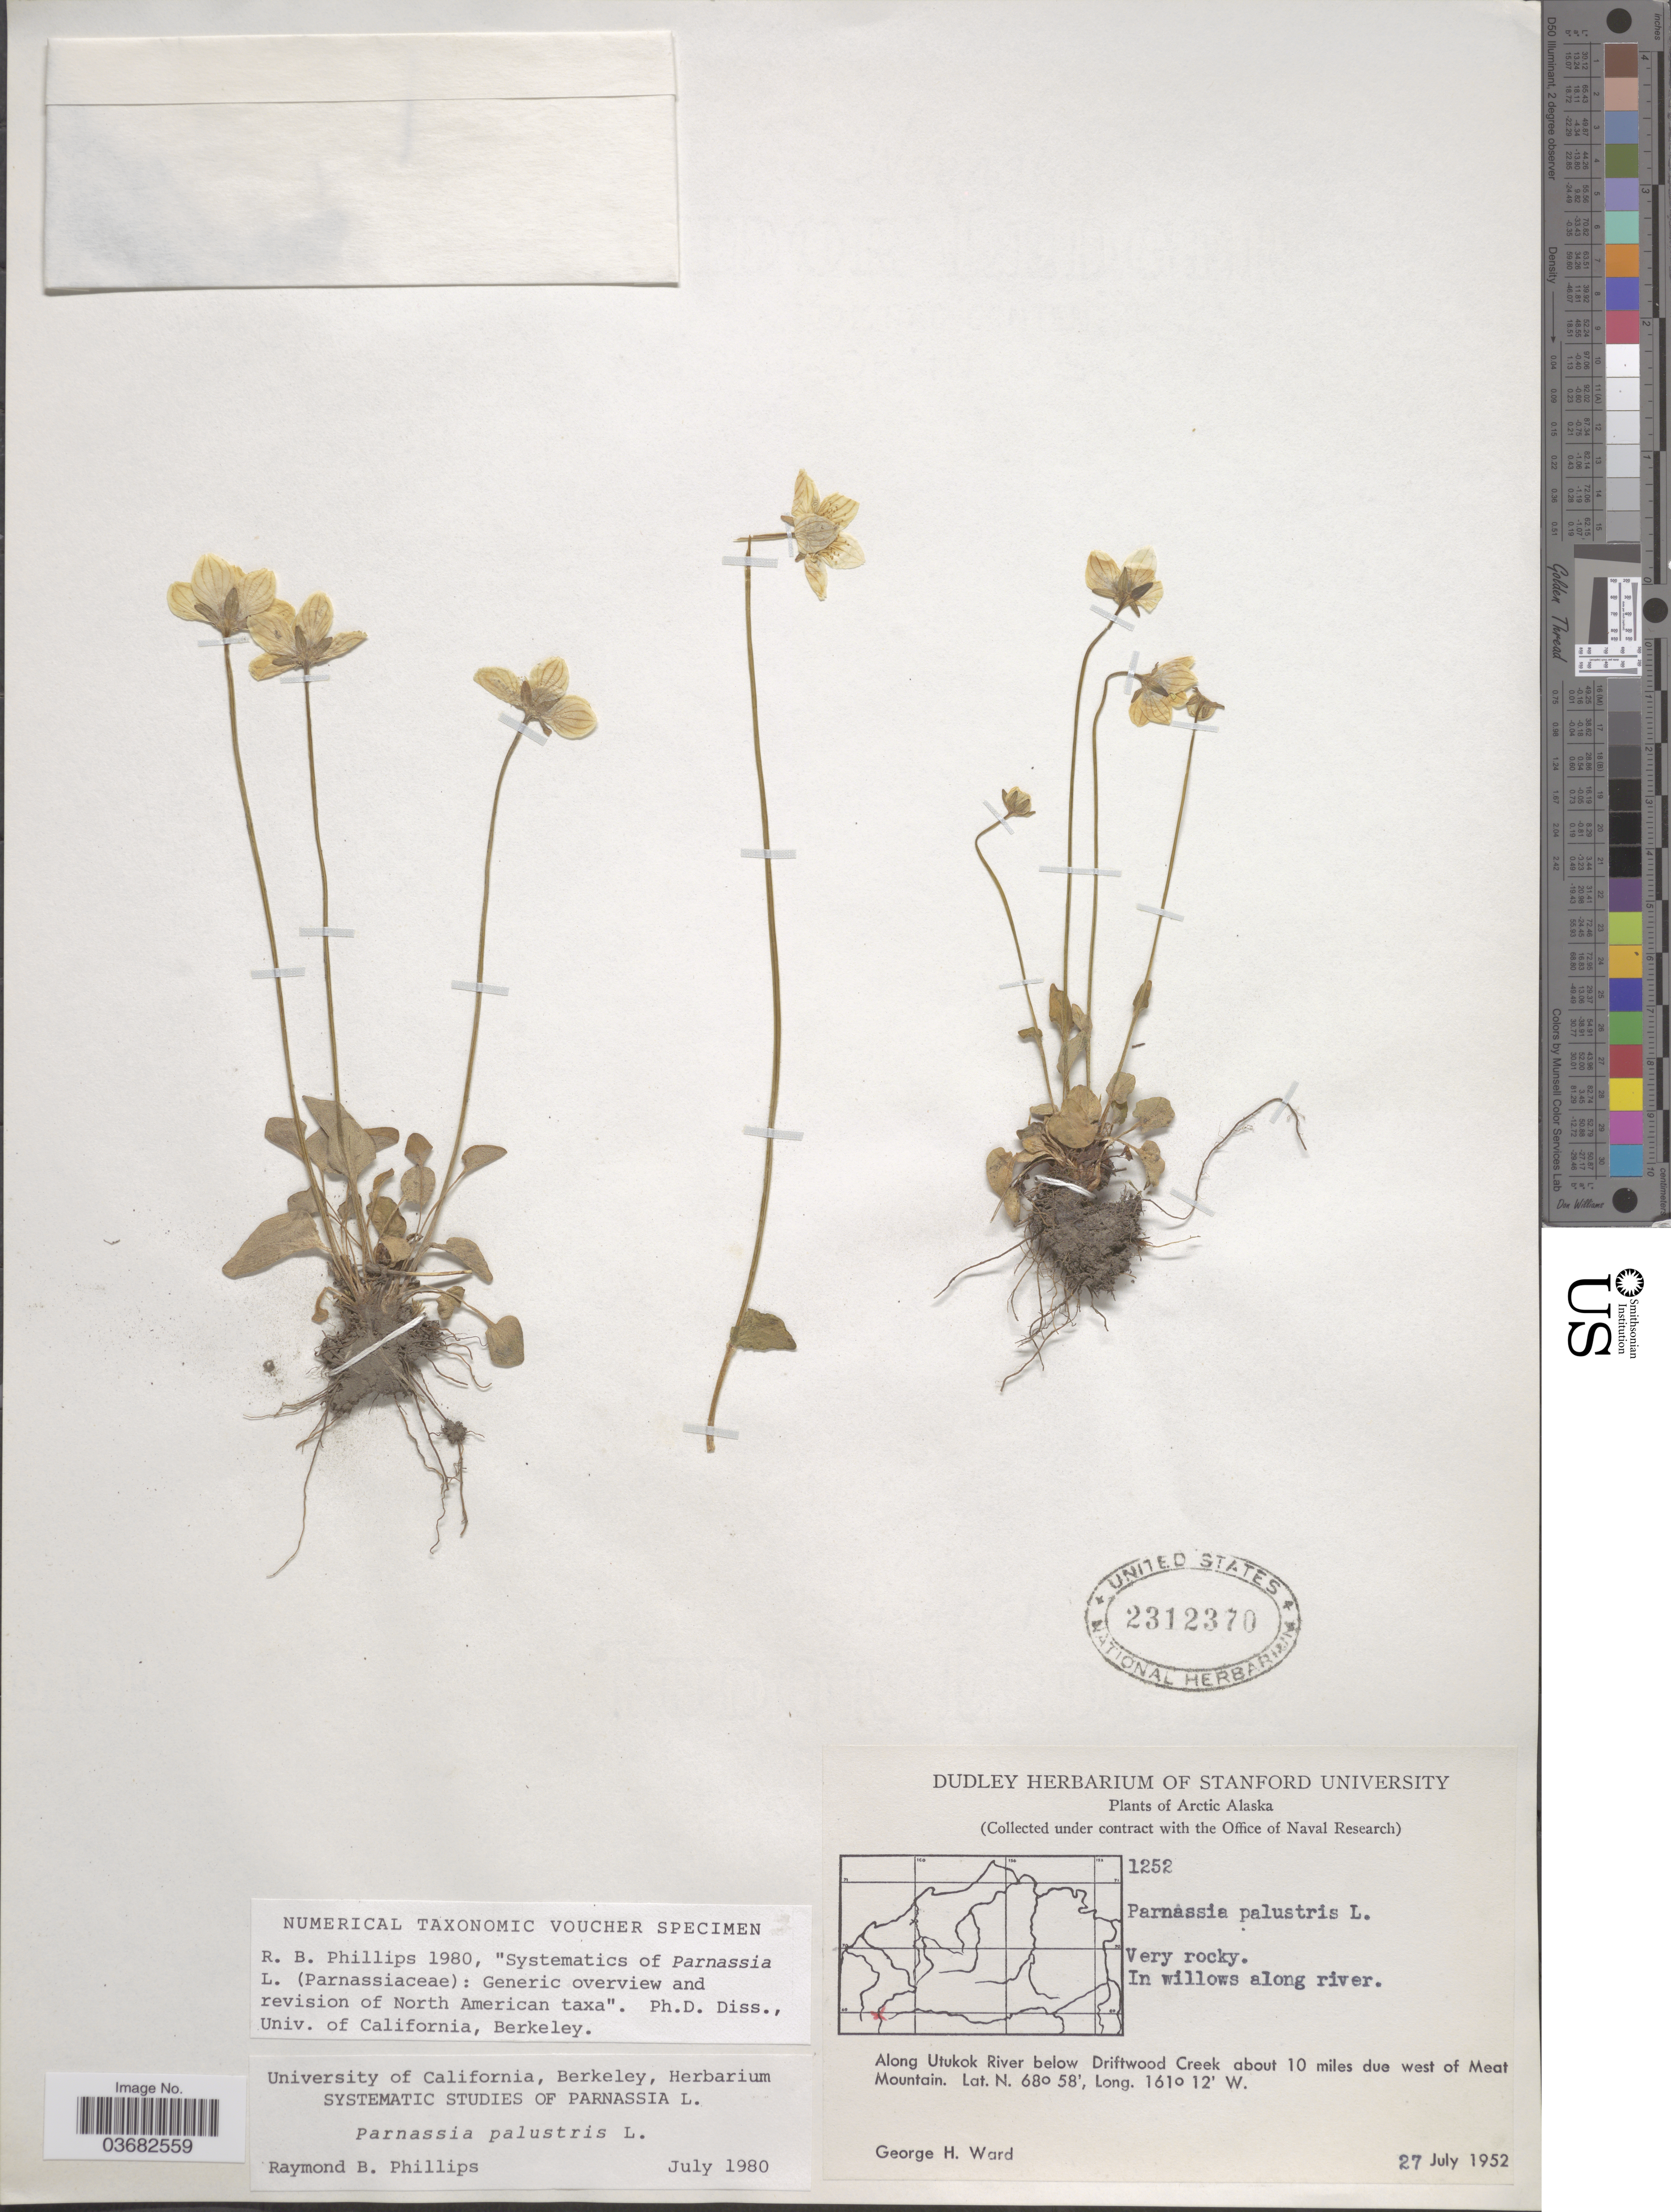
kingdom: Plantae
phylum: Tracheophyta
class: Magnoliopsida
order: Celastrales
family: Parnassiaceae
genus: Parnassia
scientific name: Parnassia palustris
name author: L.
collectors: G. H. Ward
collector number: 1252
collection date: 1952-07-27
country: United States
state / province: Alaska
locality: Arctic Alaska. Along Utukok River below Driftwood Creek about 10 miles due west of Meat Mountain.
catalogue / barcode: US 2312370